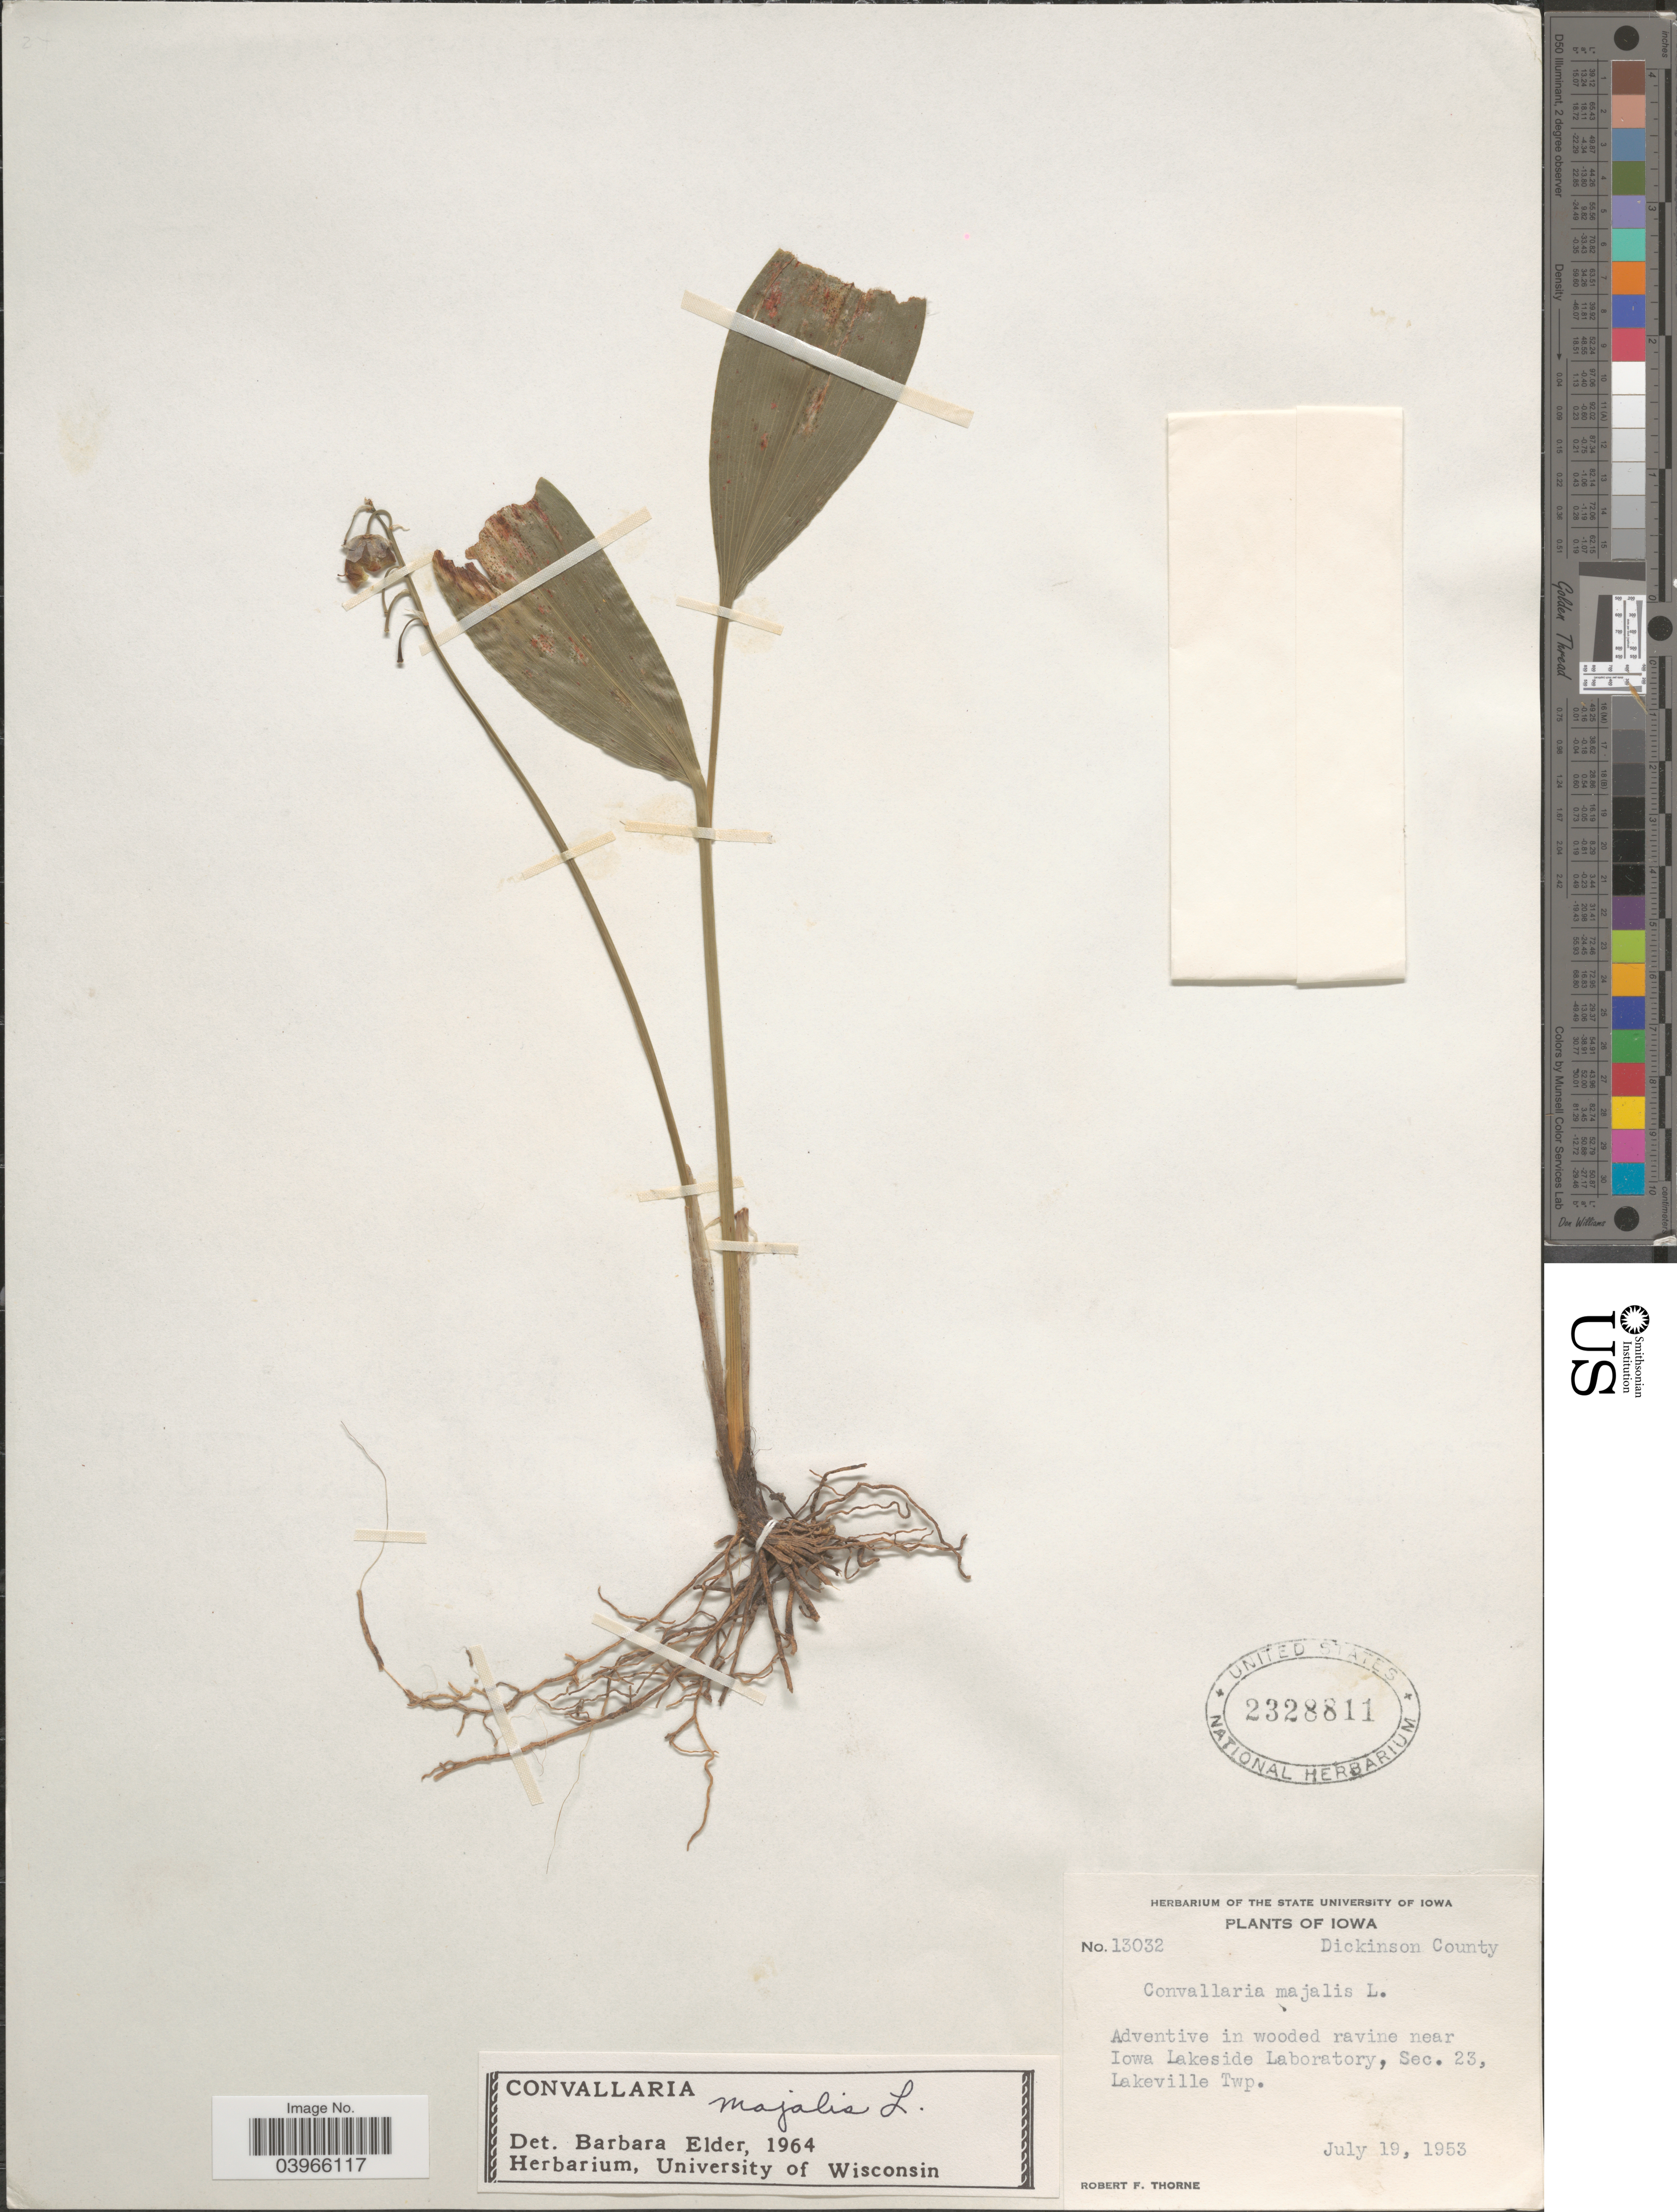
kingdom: Plantae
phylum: Tracheophyta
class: Liliopsida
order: Asparagales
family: Asparagaceae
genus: Convallaria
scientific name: Convallaria majalis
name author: L.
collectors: R. F. Thorne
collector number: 13032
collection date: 1953-07-19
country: United States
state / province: Iowa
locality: Dickinson County. Ravine near Iowa Lakeside Laboratory, Sec. 23, Lakeville Twp.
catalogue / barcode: US 2328811